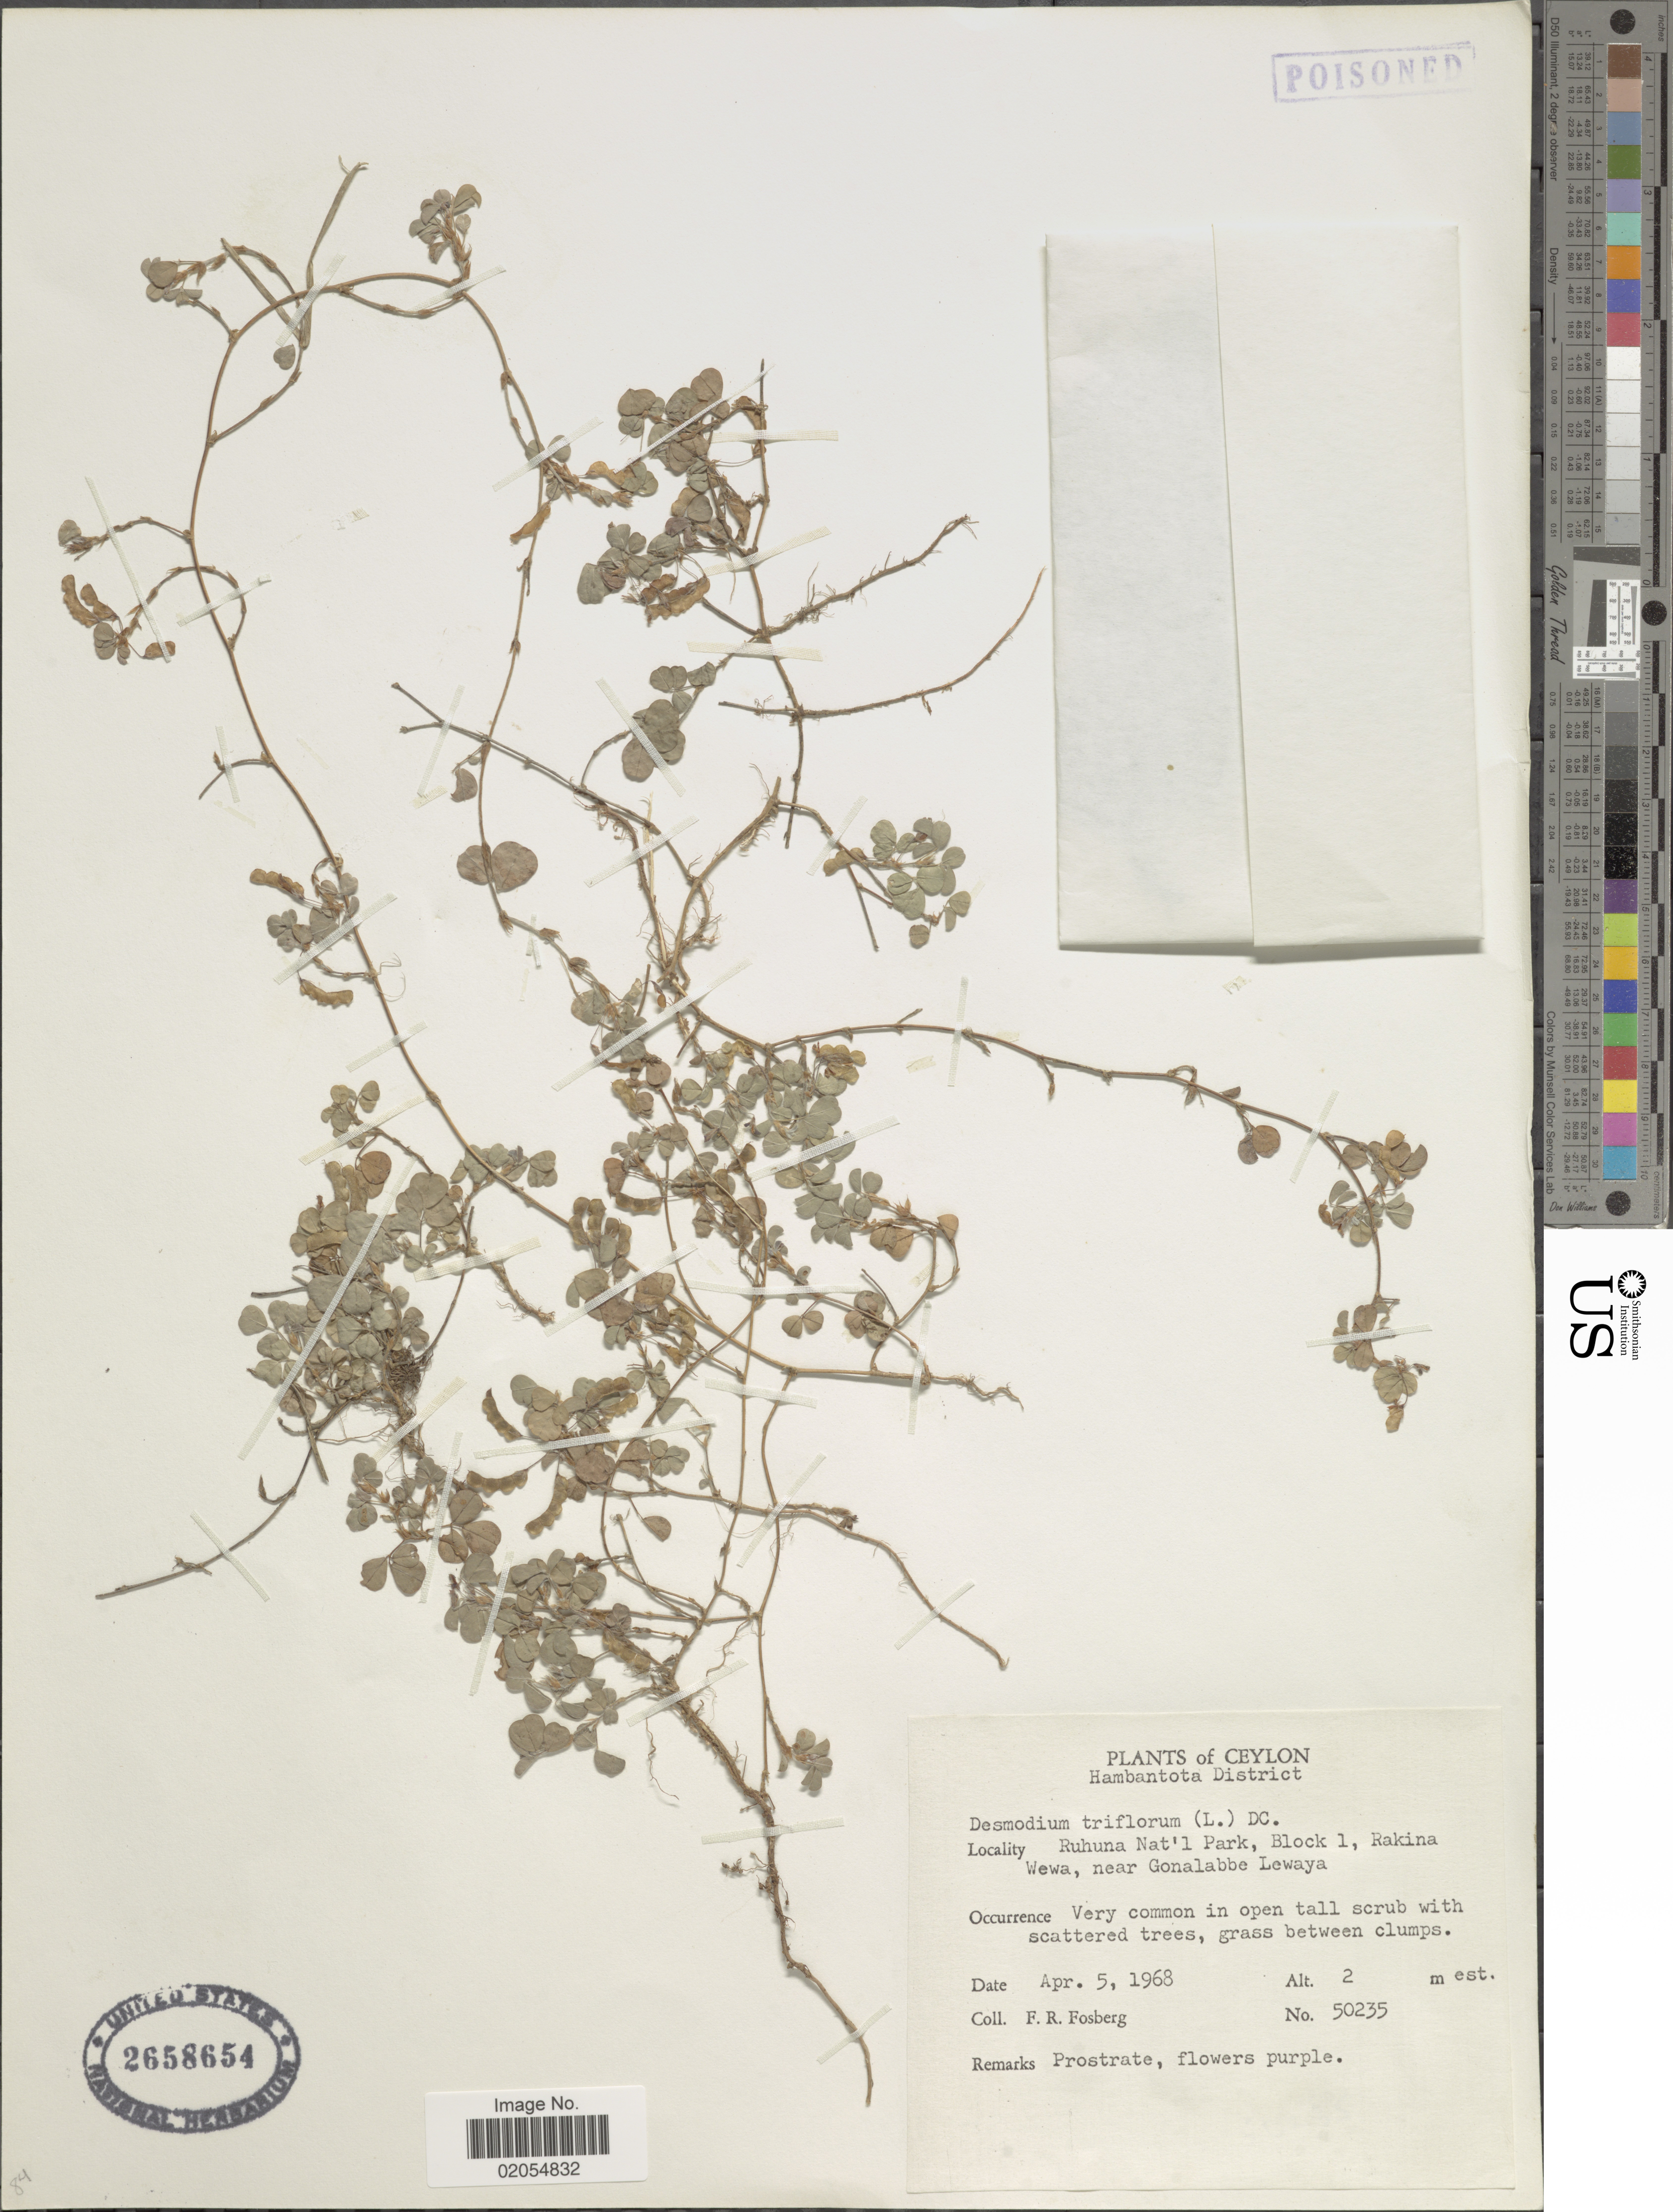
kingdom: Plantae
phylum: Tracheophyta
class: Magnoliopsida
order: Fabales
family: Fabaceae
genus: Grona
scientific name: Grona triflora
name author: (L.) H. Ohashi & K. Ohashi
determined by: Strong, Mark T., (BOT), Smithsonian Institution - National Museum of Natural History (UNITED STATES)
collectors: F. R. Fosberg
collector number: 50235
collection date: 1968-04-05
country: Sri Lanka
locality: Ceylon, Hambantota District, Ruhuna Nat'l Park, Block 1, Rakina Wewa, near Gonalabbe Lewaya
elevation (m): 2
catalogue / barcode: US 2658654